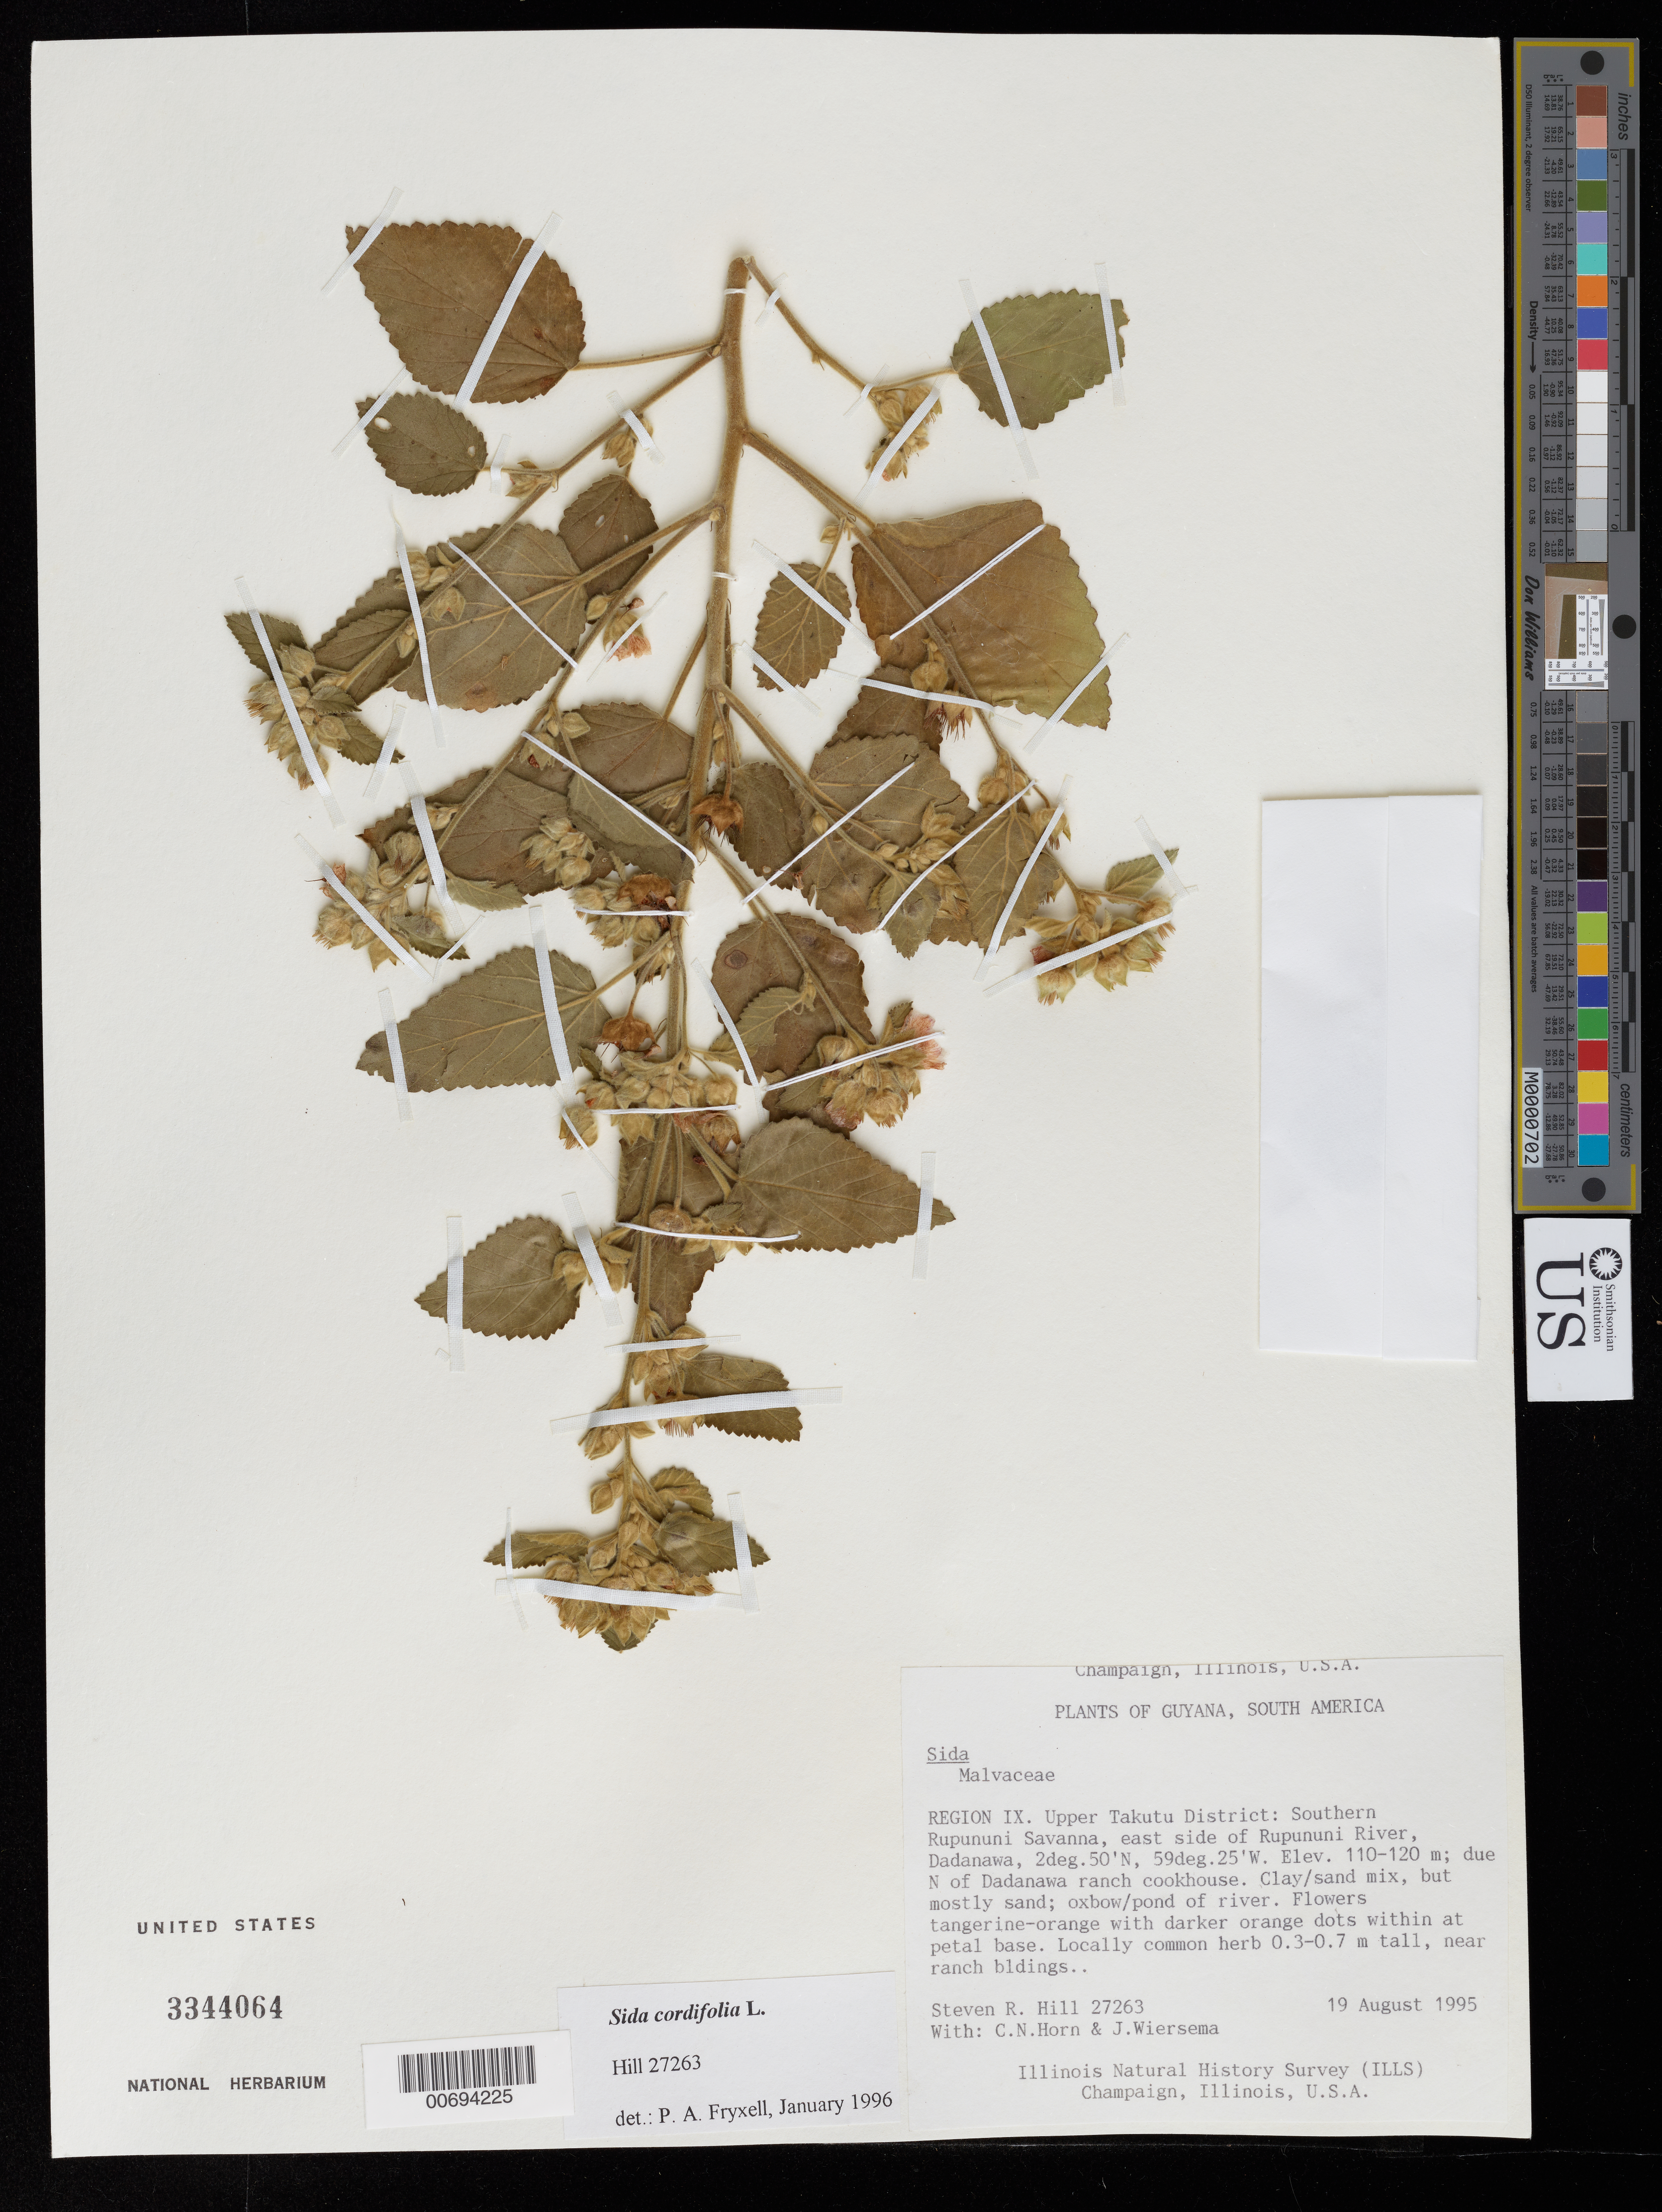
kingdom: Plantae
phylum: Tracheophyta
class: Magnoliopsida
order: Malvales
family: Malvaceae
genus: Sida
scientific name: Sida cordifolia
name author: L.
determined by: Fryxell, Paul A.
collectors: S. R. Hill, C. N. Horn & J. H. Wiersema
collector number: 27263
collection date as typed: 19-Aug-95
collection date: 1995-08-19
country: Guyana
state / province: U. Takutu-U. Essequibo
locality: Dadanawa, southern Rupununi Savanna, E side of Rupununi R.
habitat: Clay sand mix, mostly sand; oxbow/pond of river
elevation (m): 110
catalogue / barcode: US 3344064